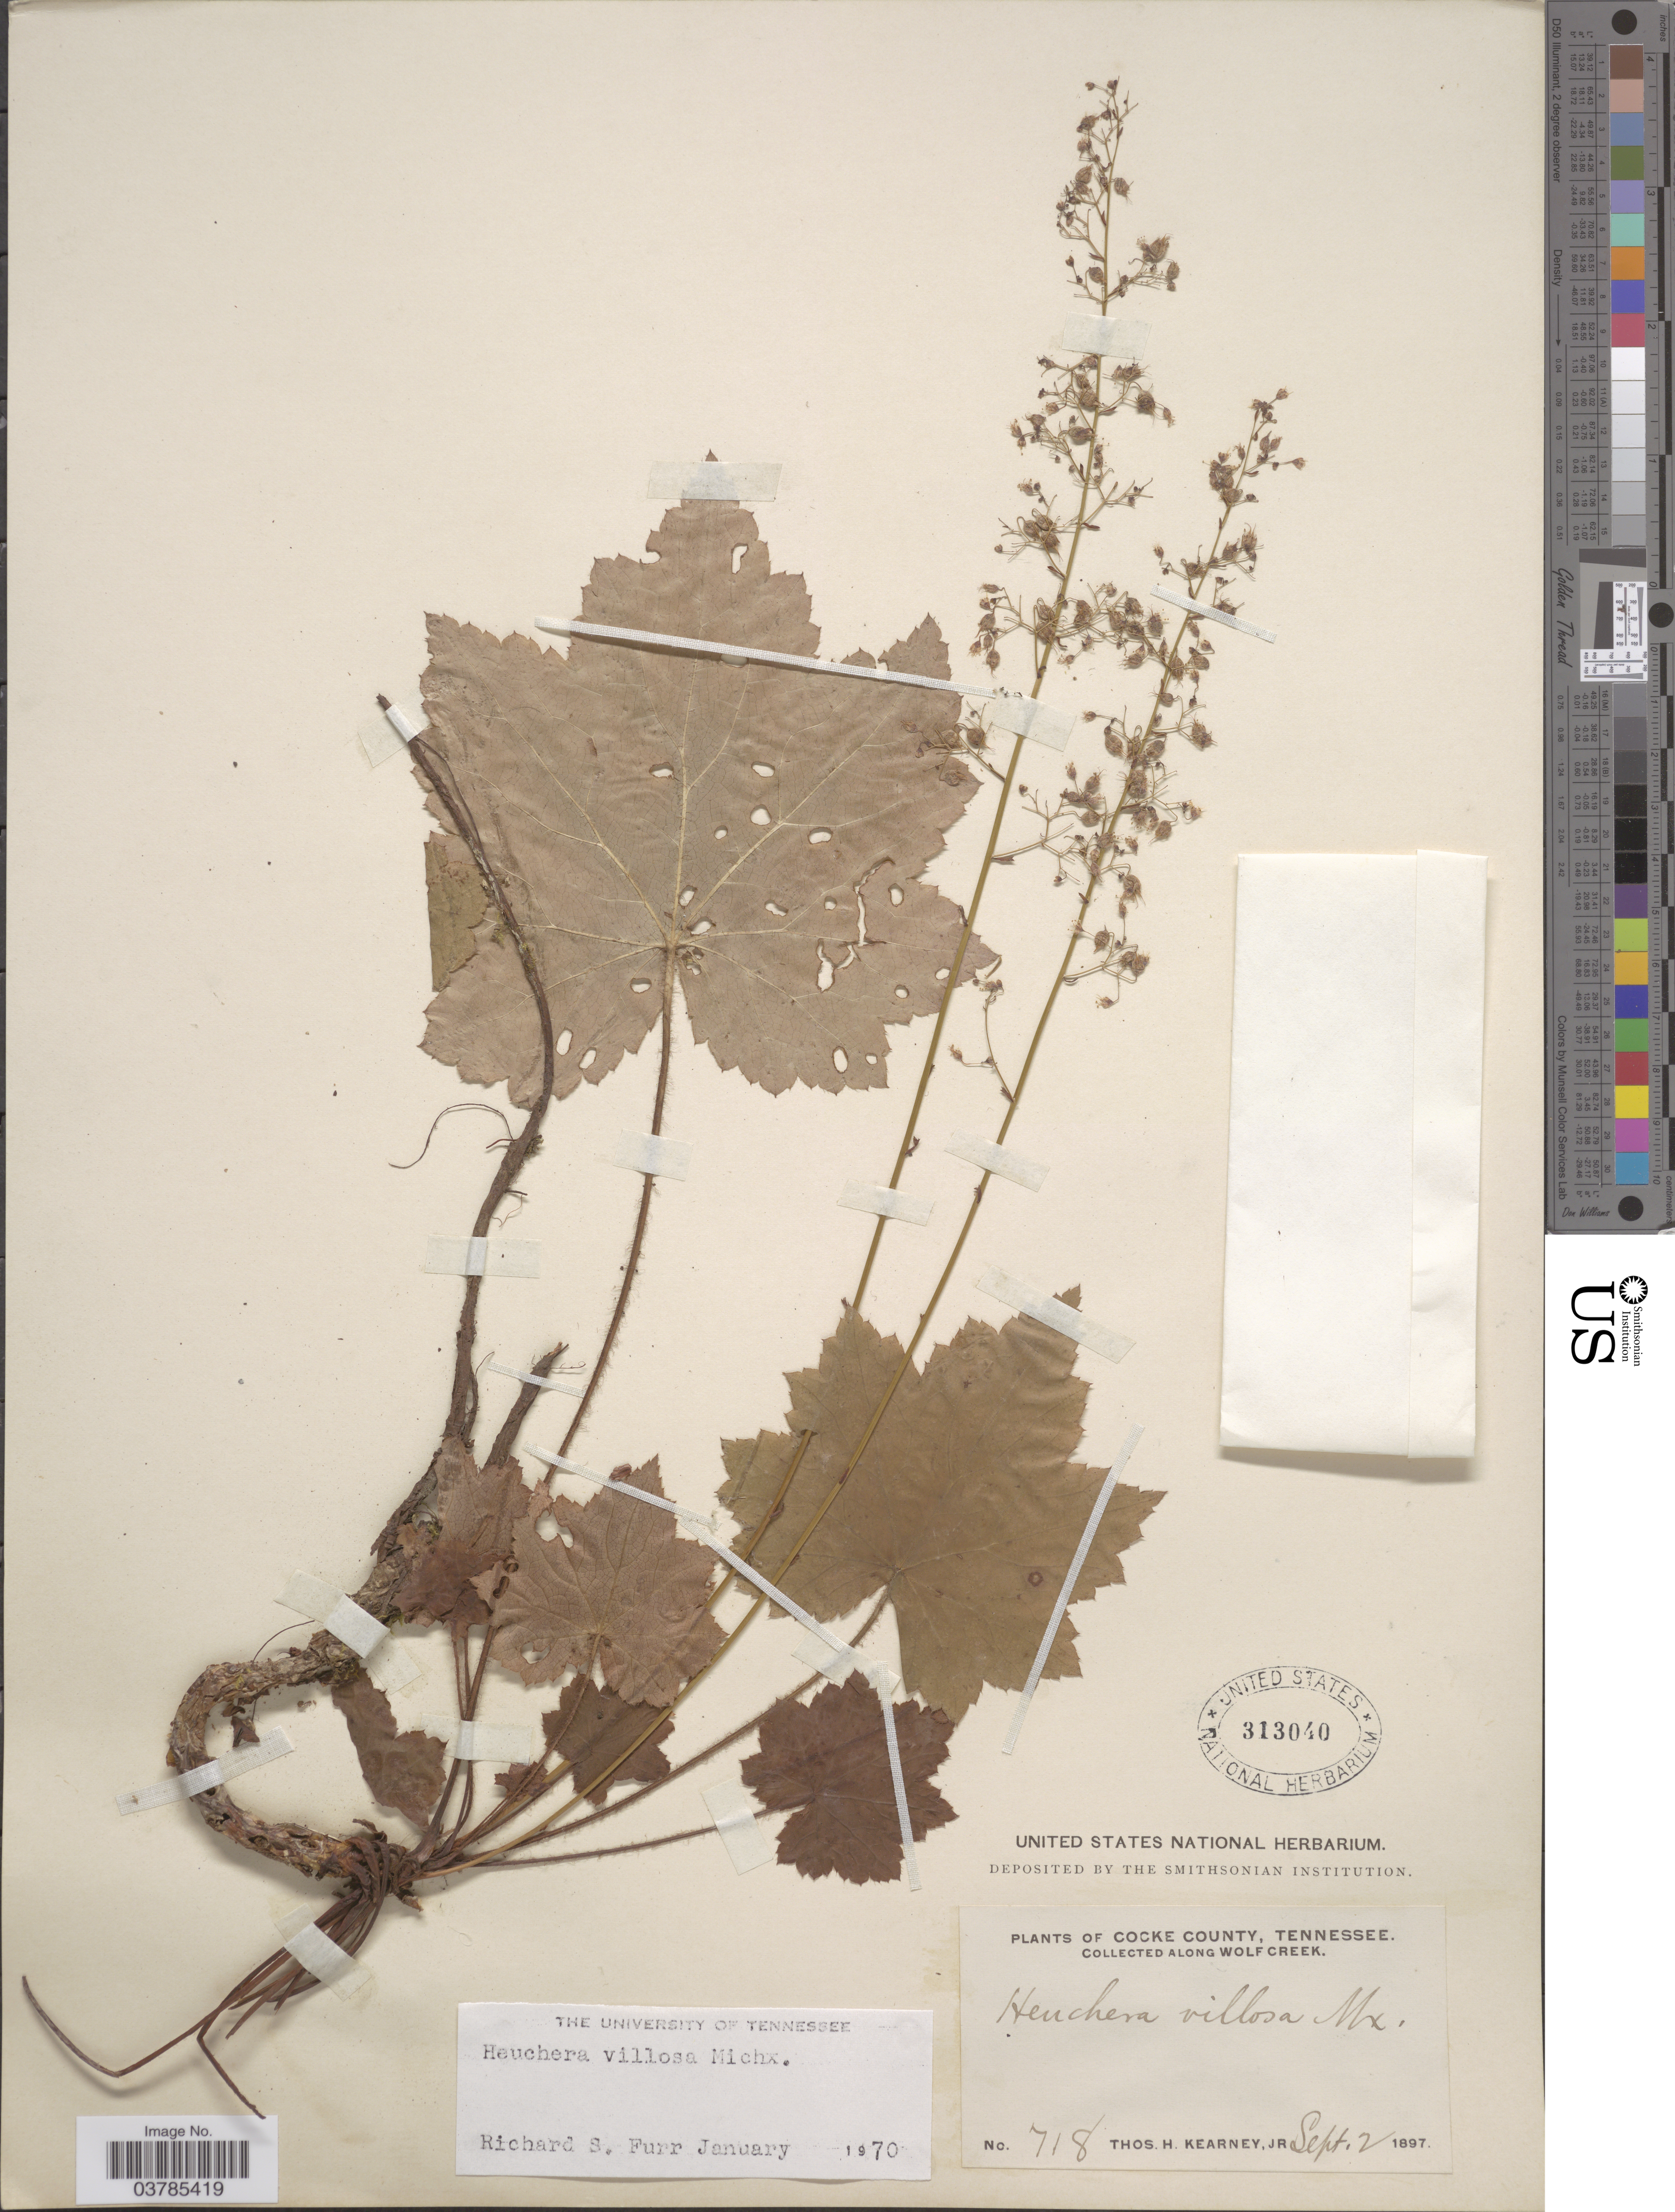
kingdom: Plantae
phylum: Tracheophyta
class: Magnoliopsida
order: Saxifragales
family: Saxifragaceae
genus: Heuchera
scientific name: Heuchera villosa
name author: Michx.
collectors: T. H. Kearney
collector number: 718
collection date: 1897-09-02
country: United States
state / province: Tennessee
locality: Cocke County. Along Wolf Creek.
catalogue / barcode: US 313040